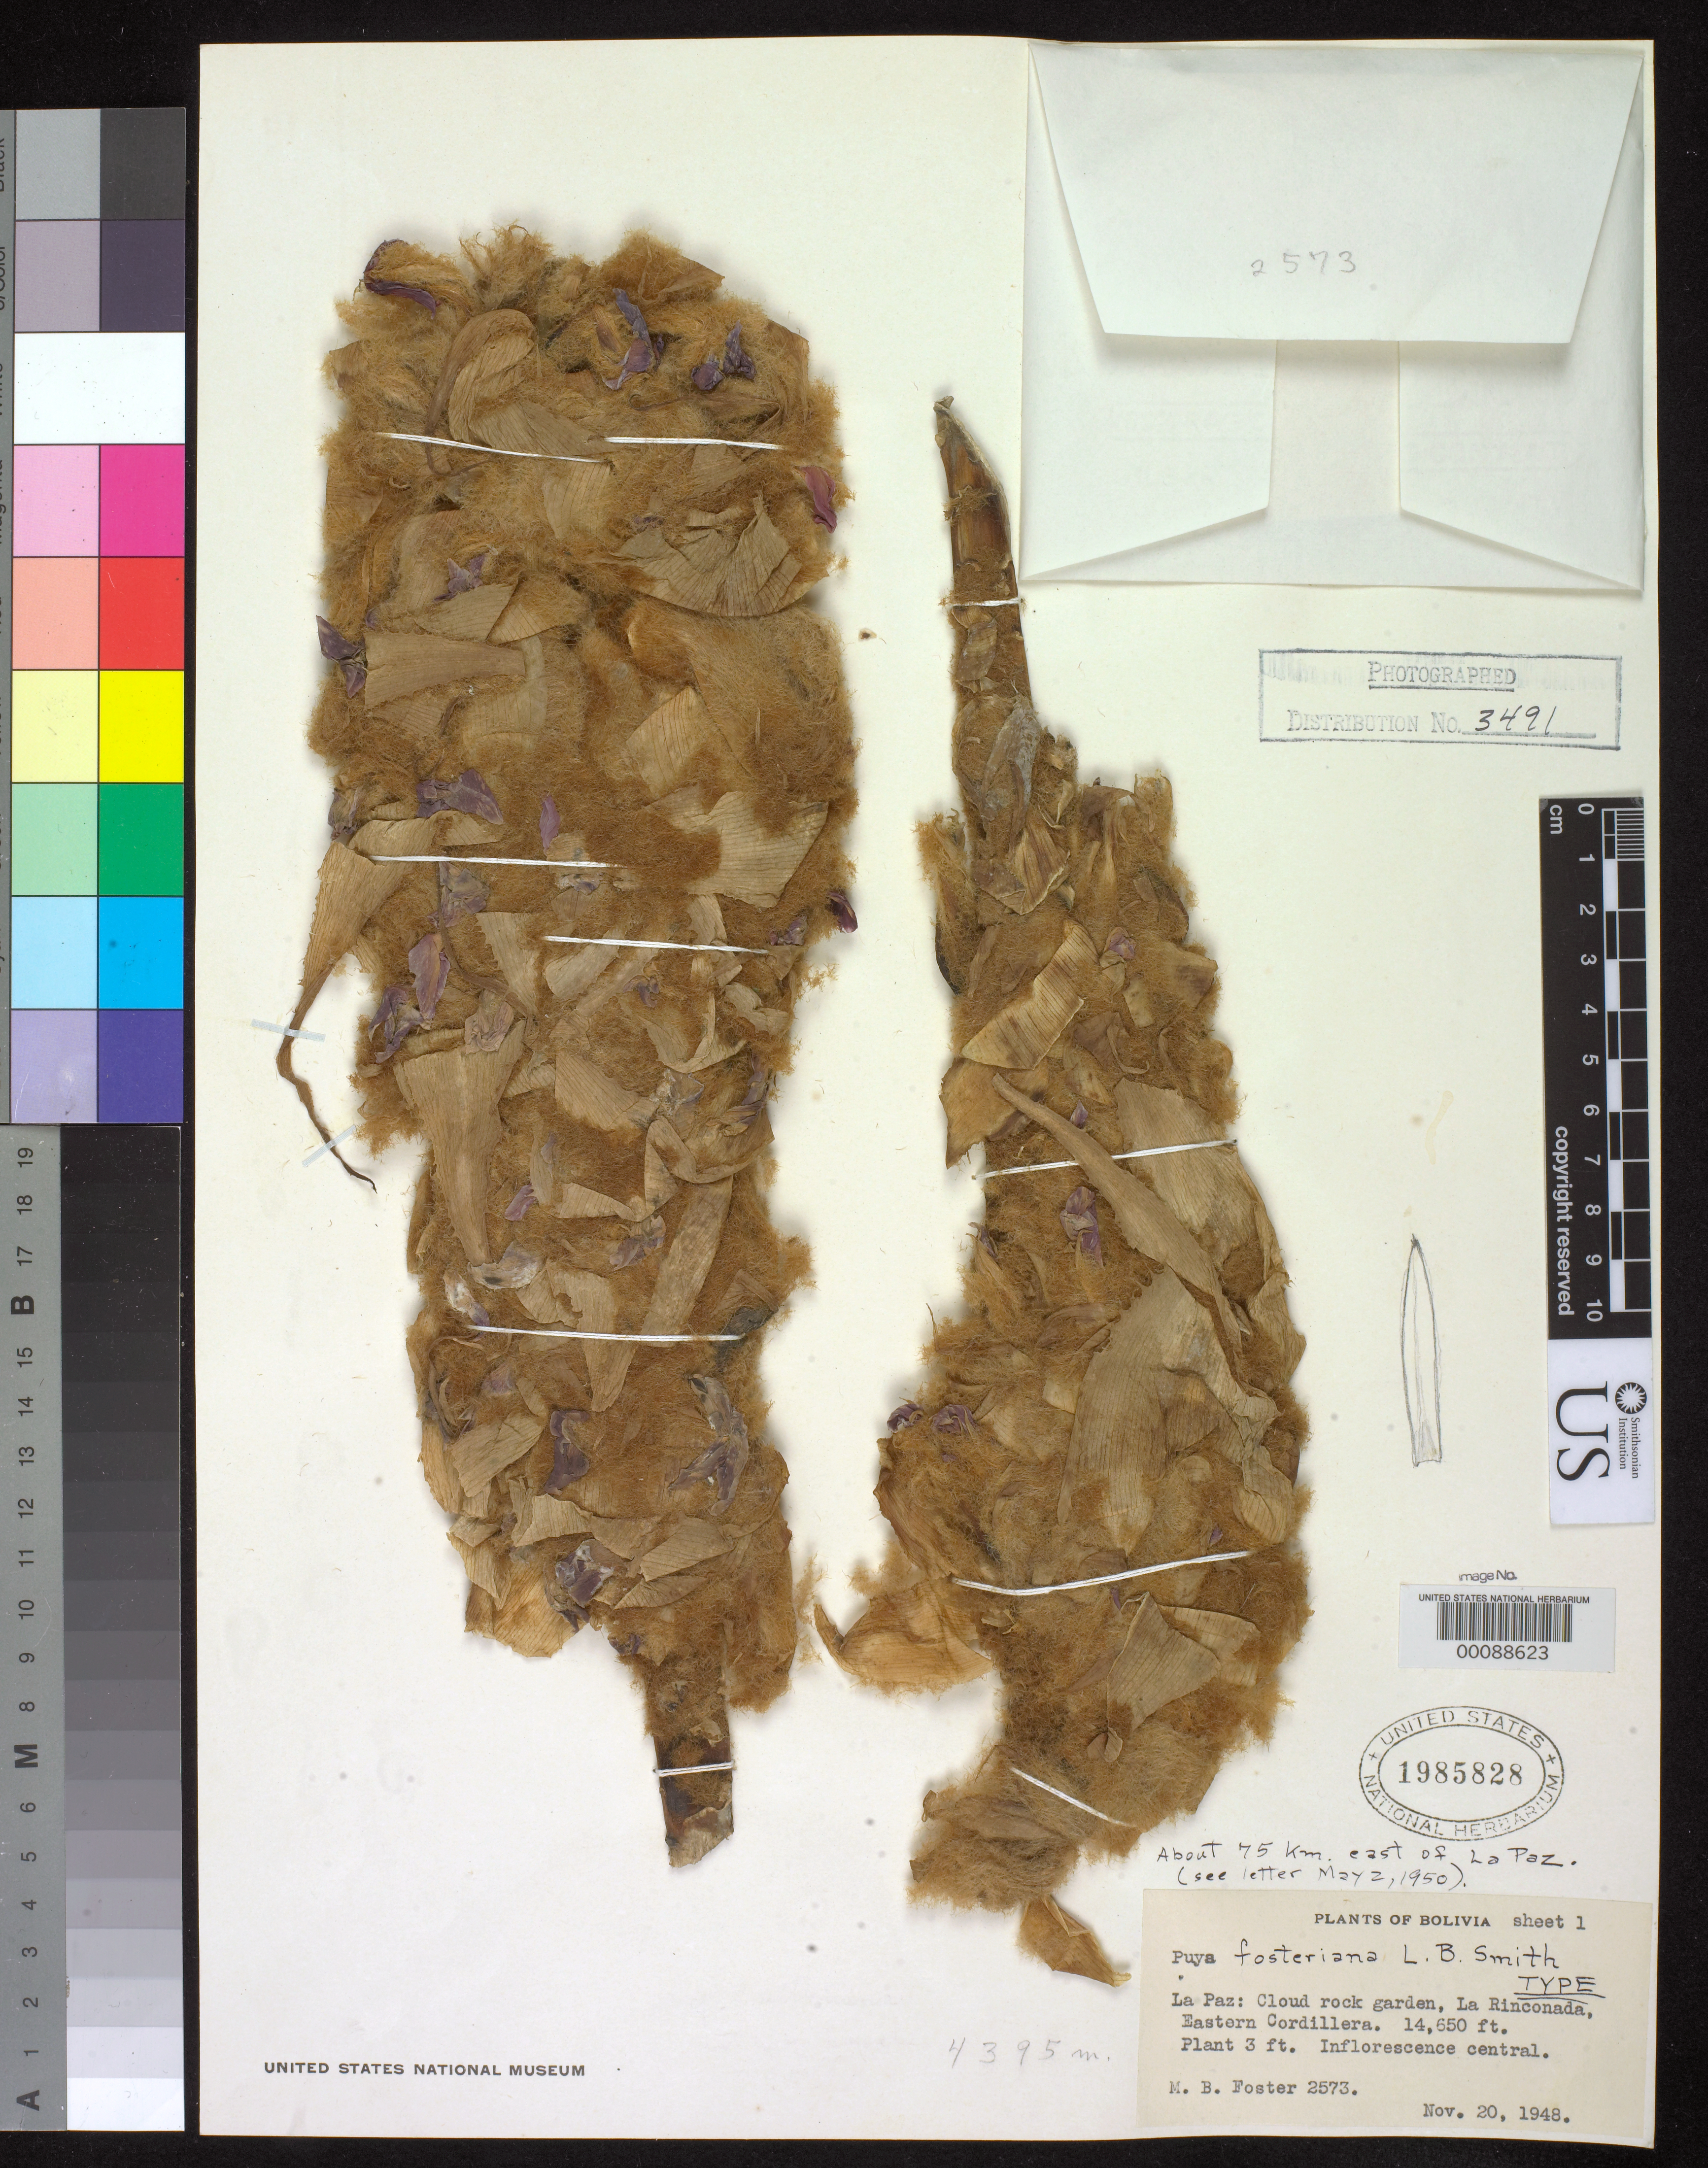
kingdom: Plantae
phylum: Tracheophyta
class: Liliopsida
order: Poales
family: Bromeliaceae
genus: Puya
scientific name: Puya fosteriana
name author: L.B. Sm.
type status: Holotype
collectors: M. B. Foster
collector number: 2573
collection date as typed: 20 Nov 1948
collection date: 1948-11-20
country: Bolivia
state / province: La Paz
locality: La Rinconada, ca. 75 km E of La Paz.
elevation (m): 4400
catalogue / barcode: US 1985828